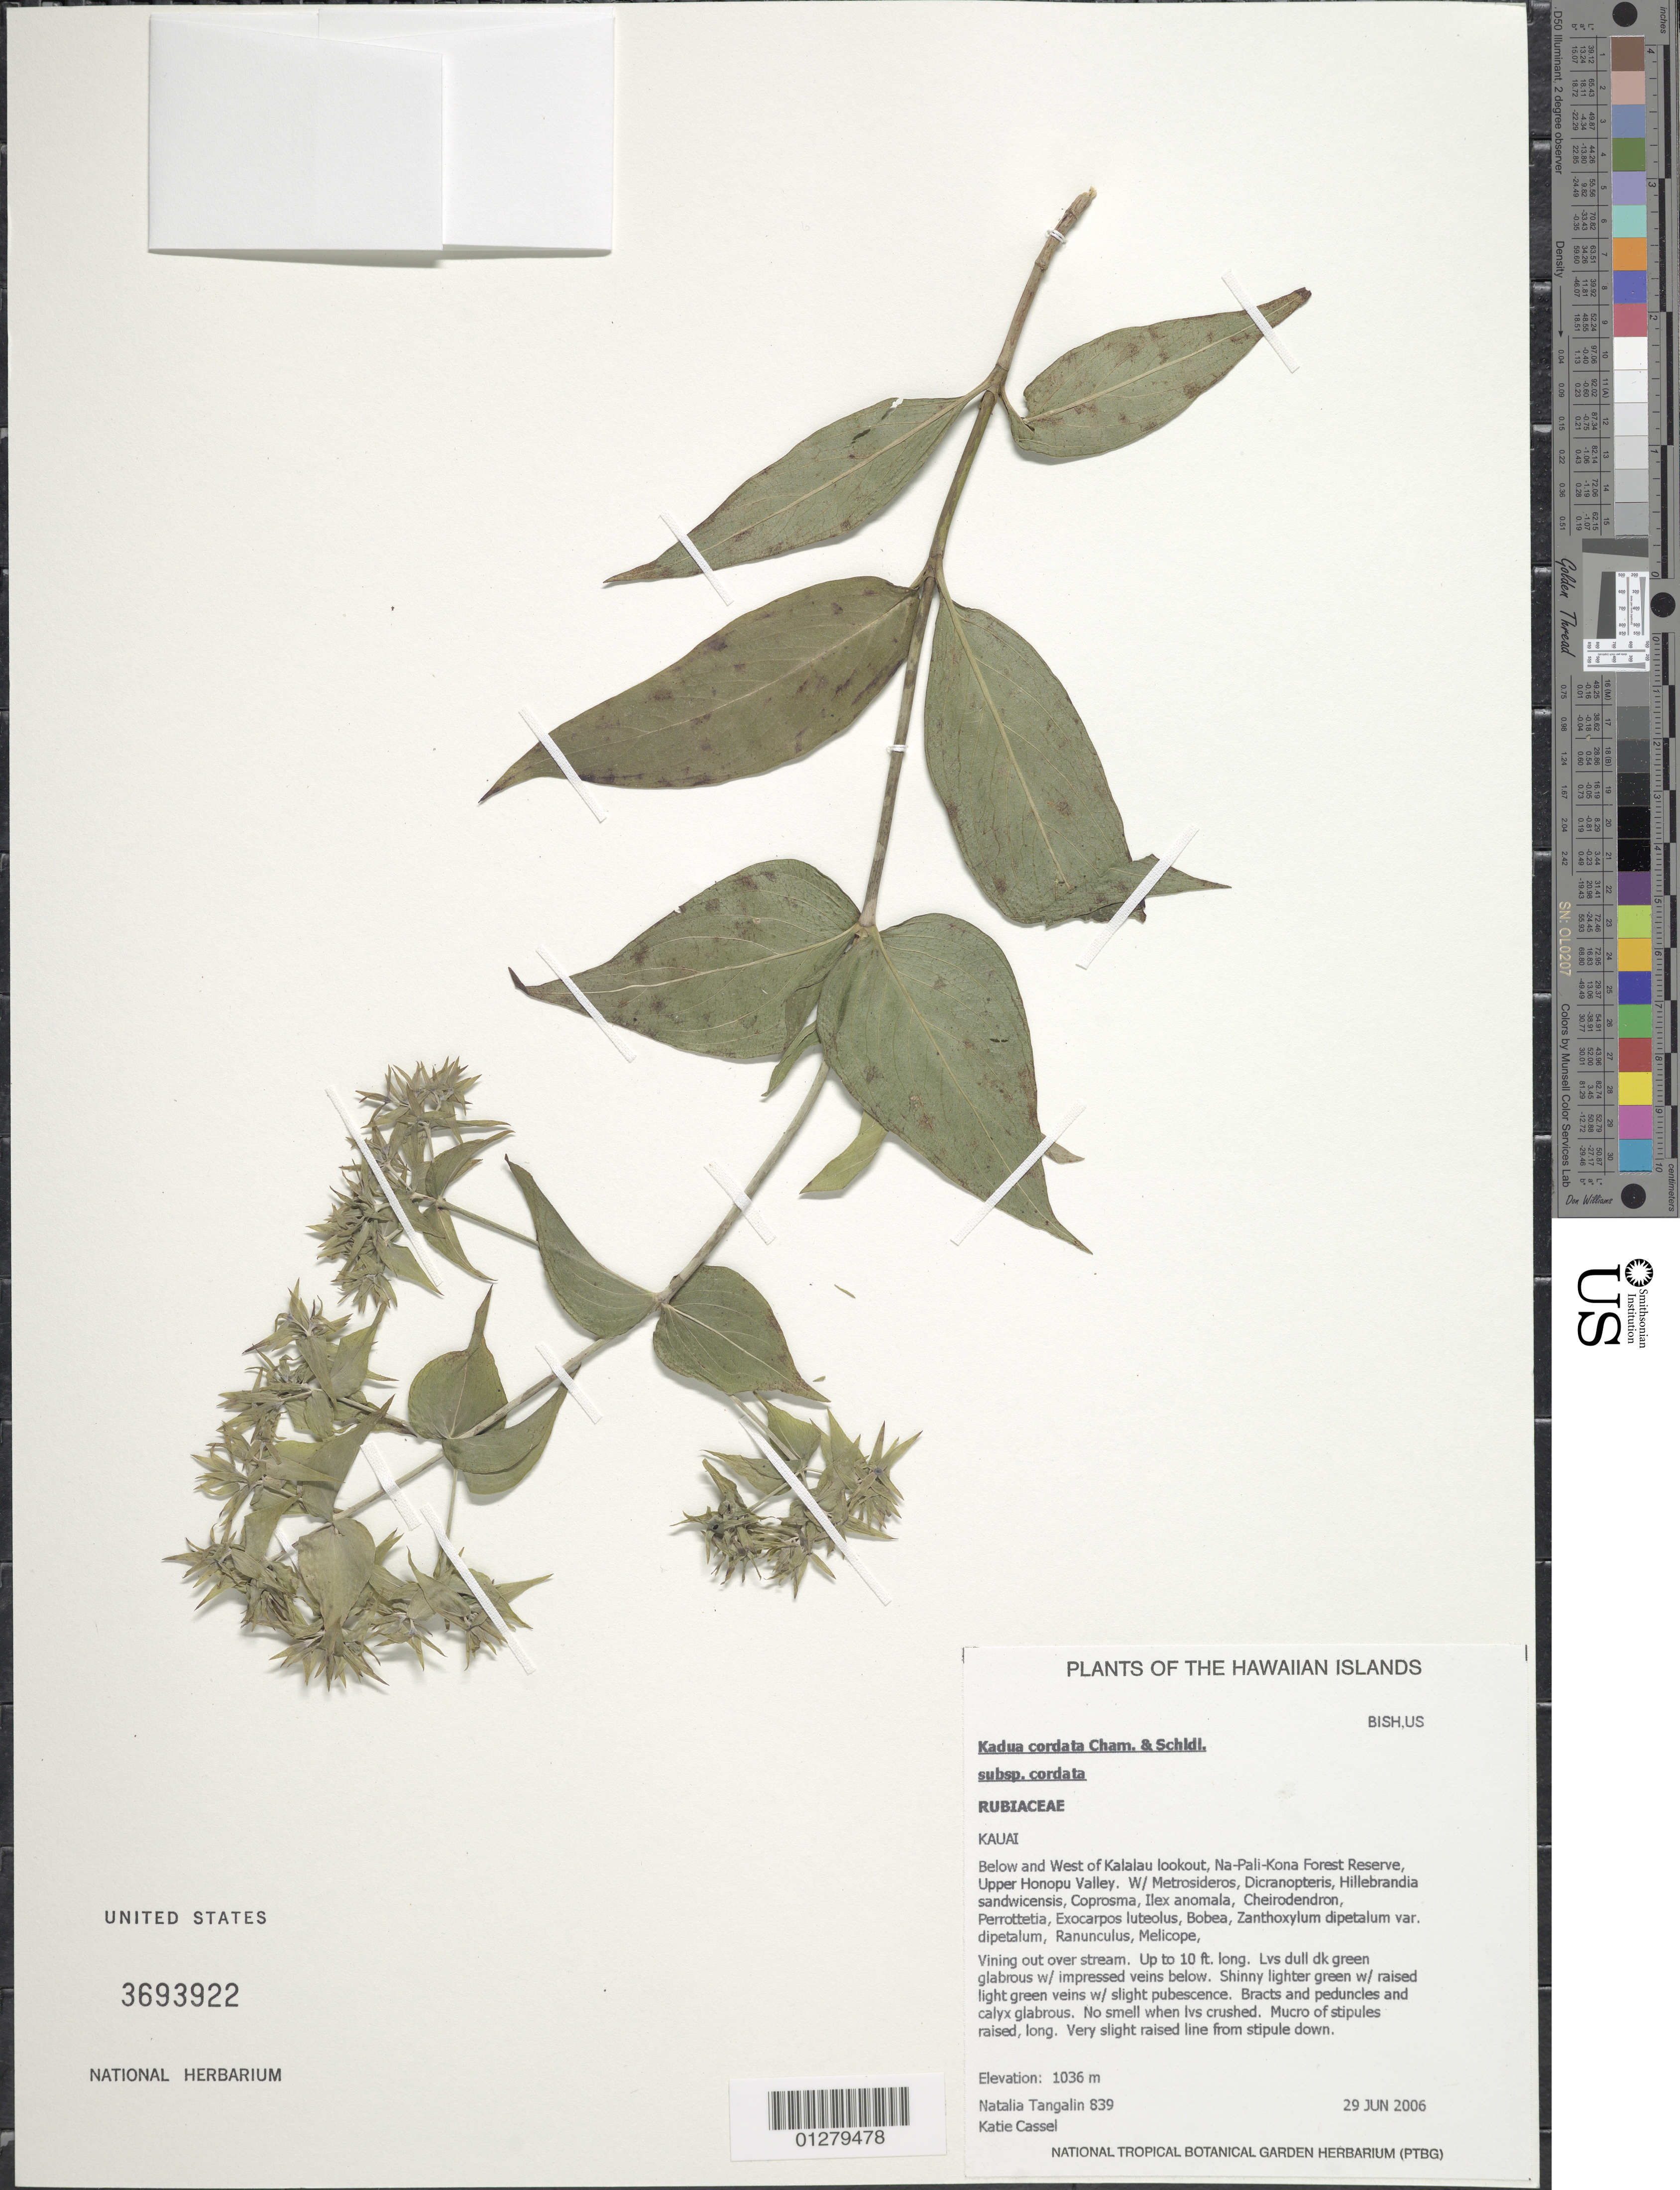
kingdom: Plantae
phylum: Tracheophyta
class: Magnoliopsida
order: Gentianales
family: Rubiaceae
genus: Kadua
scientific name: Kadua cordata subsp. cordata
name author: Cham. & Schltdl.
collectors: N. Tangalin & K. Cassel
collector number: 839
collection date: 2006-06-29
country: United States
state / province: Hawaii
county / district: Kauai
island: Kaua'i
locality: Below and West of Kalalau lookout, Na-Pali-Kona Forest Reserve, Upper Honopu Valley.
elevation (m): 1036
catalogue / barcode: US 3693922